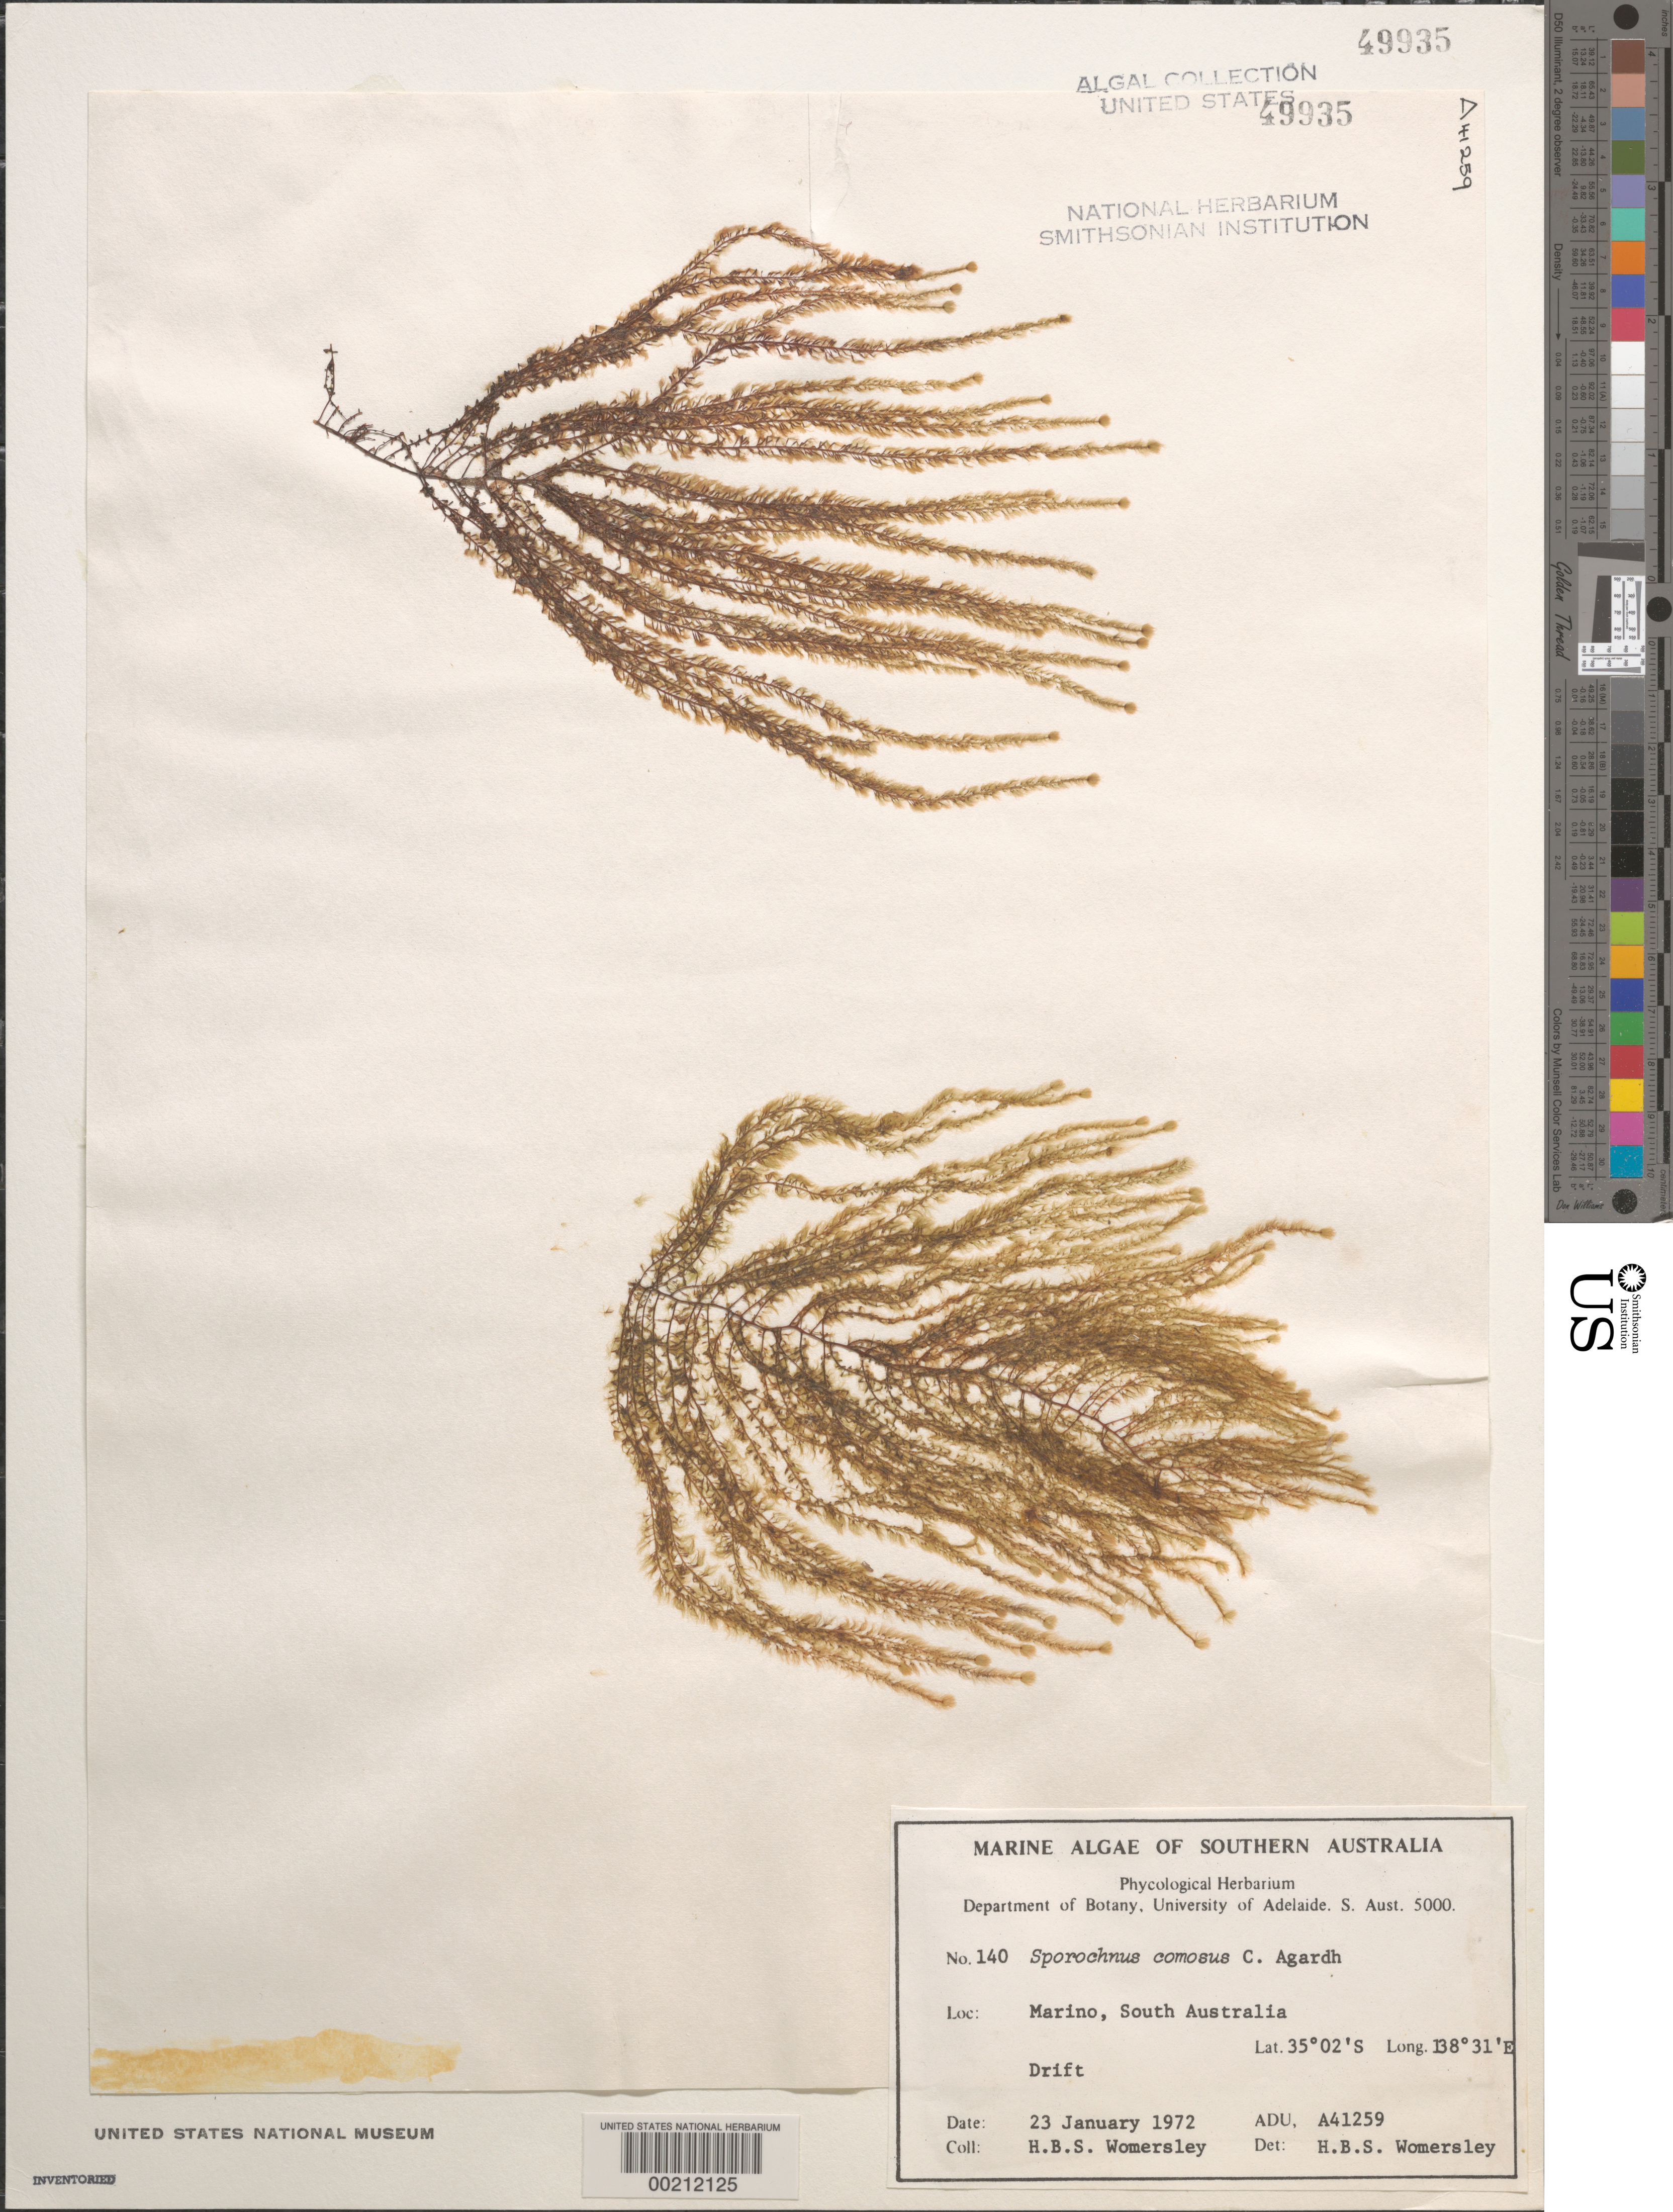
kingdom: Chromista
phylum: Ochrophyta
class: Phaeophyceae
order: Sporochnales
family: Sporochnaceae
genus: Sporochnus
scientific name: Sporochnus comosus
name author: C. Agardh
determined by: Womersley, H. B. S.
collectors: H. B. S. Womersley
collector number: ADU A41259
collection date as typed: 23 Jan 1972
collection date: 1972-01-23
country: Australia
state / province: South Australia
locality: Marino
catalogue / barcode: US 49935